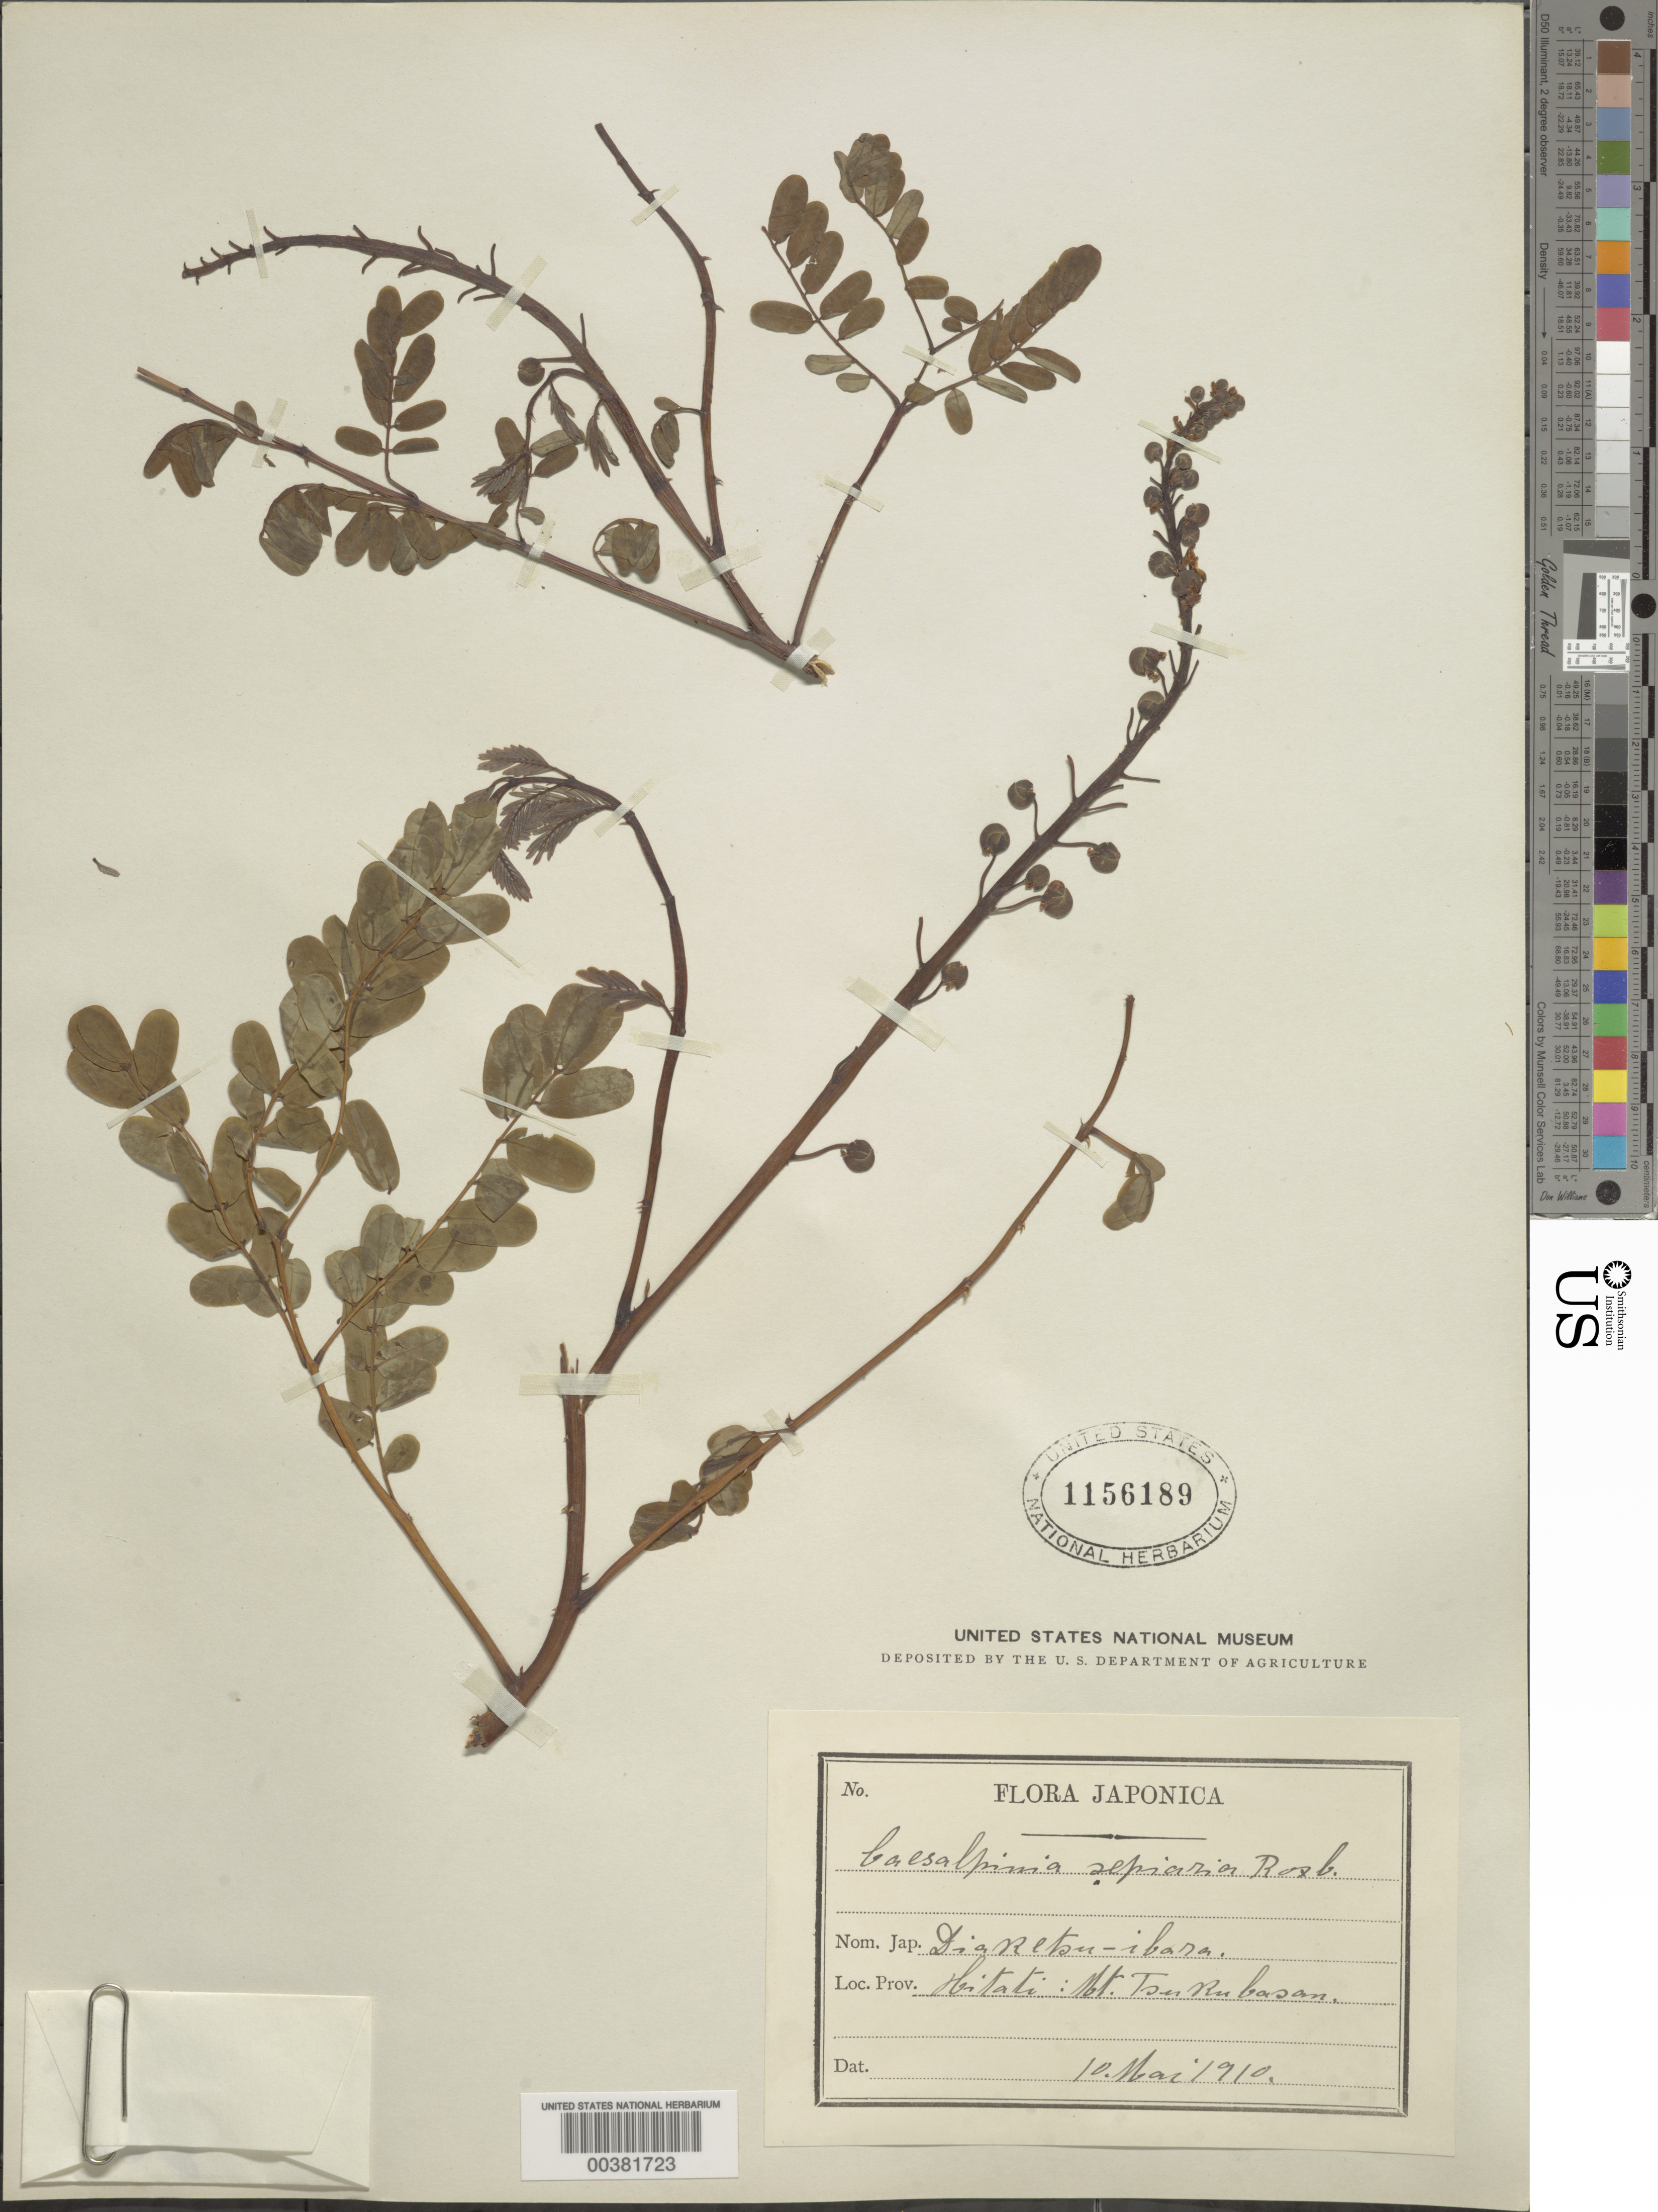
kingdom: Plantae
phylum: Tracheophyta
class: Magnoliopsida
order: Fabales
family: Fabaceae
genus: Biancaea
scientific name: Biancaea decapetala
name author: (Roth) O. Deg.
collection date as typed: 10 May 1910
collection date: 1910-05-10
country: Japan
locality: Ibitati: mt. tsukubasan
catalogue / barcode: US 1156189